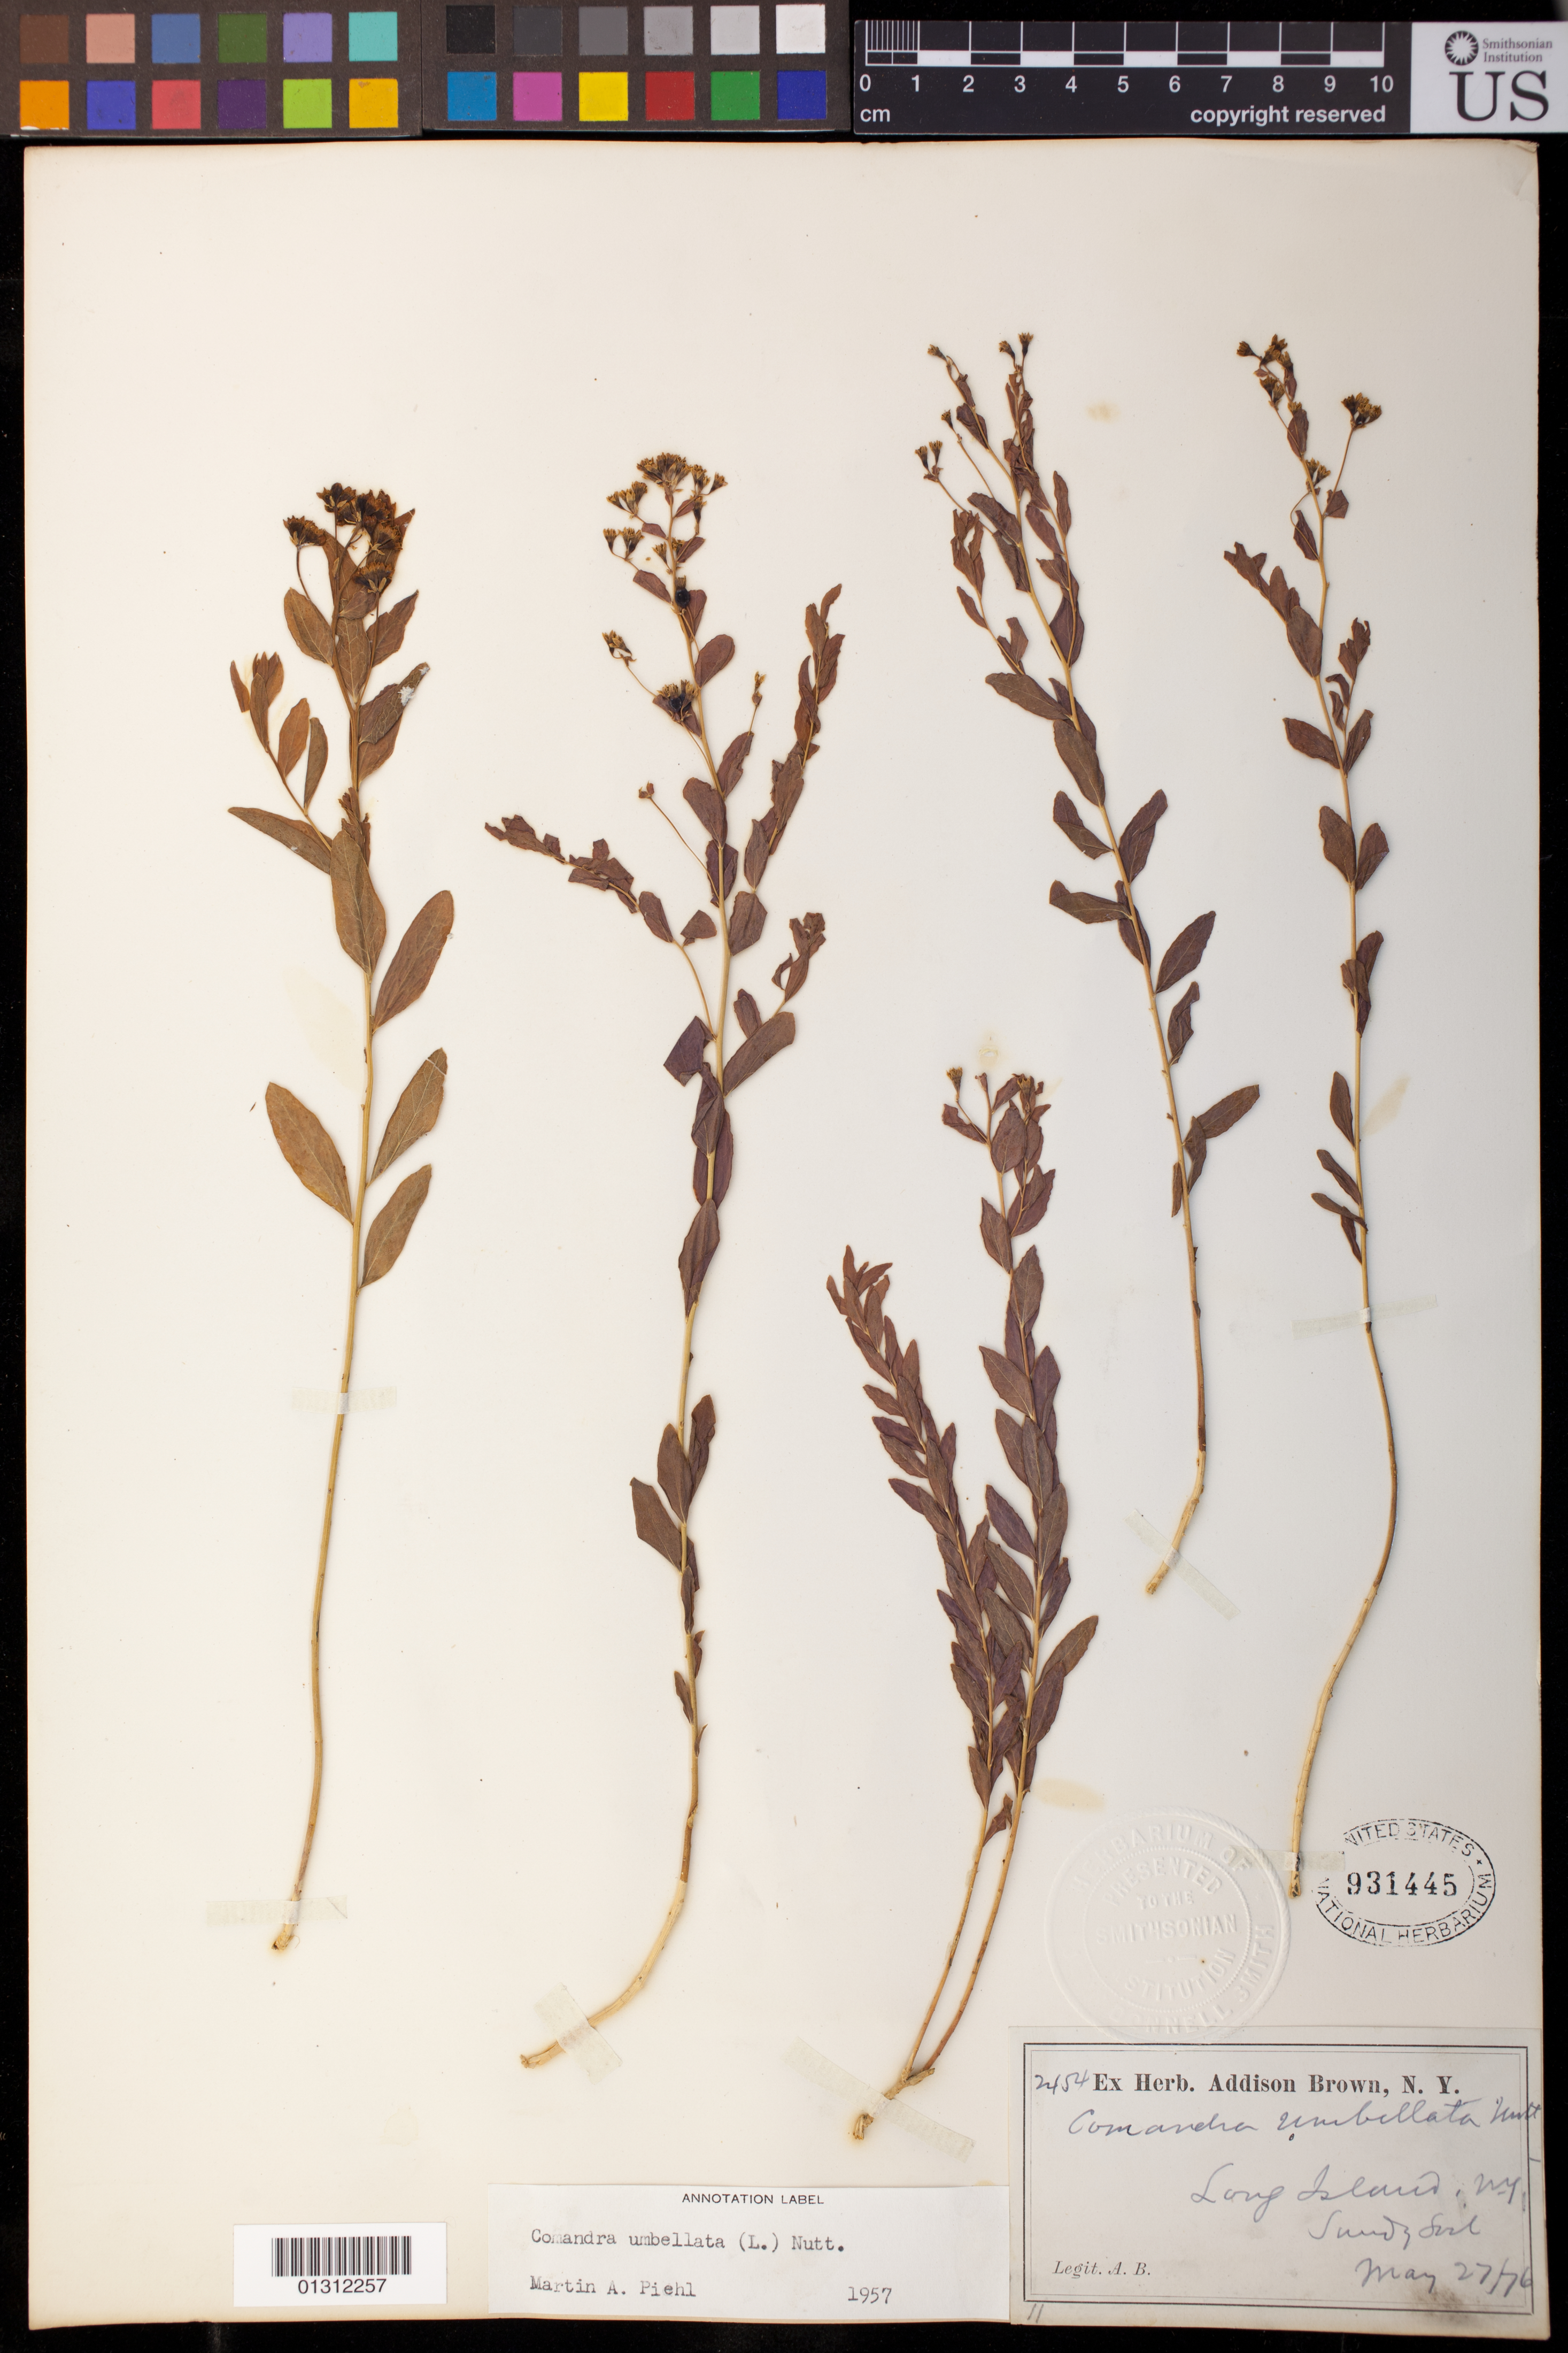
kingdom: Plantae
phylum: Tracheophyta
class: Magnoliopsida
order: Santalales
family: Comandraceae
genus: Comandra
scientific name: Comandra umbellata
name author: (L.) Nutt.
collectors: A. Brown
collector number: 2454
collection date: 1876-05-27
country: United States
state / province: New York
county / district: Suffolk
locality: Long Island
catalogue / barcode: US 931445